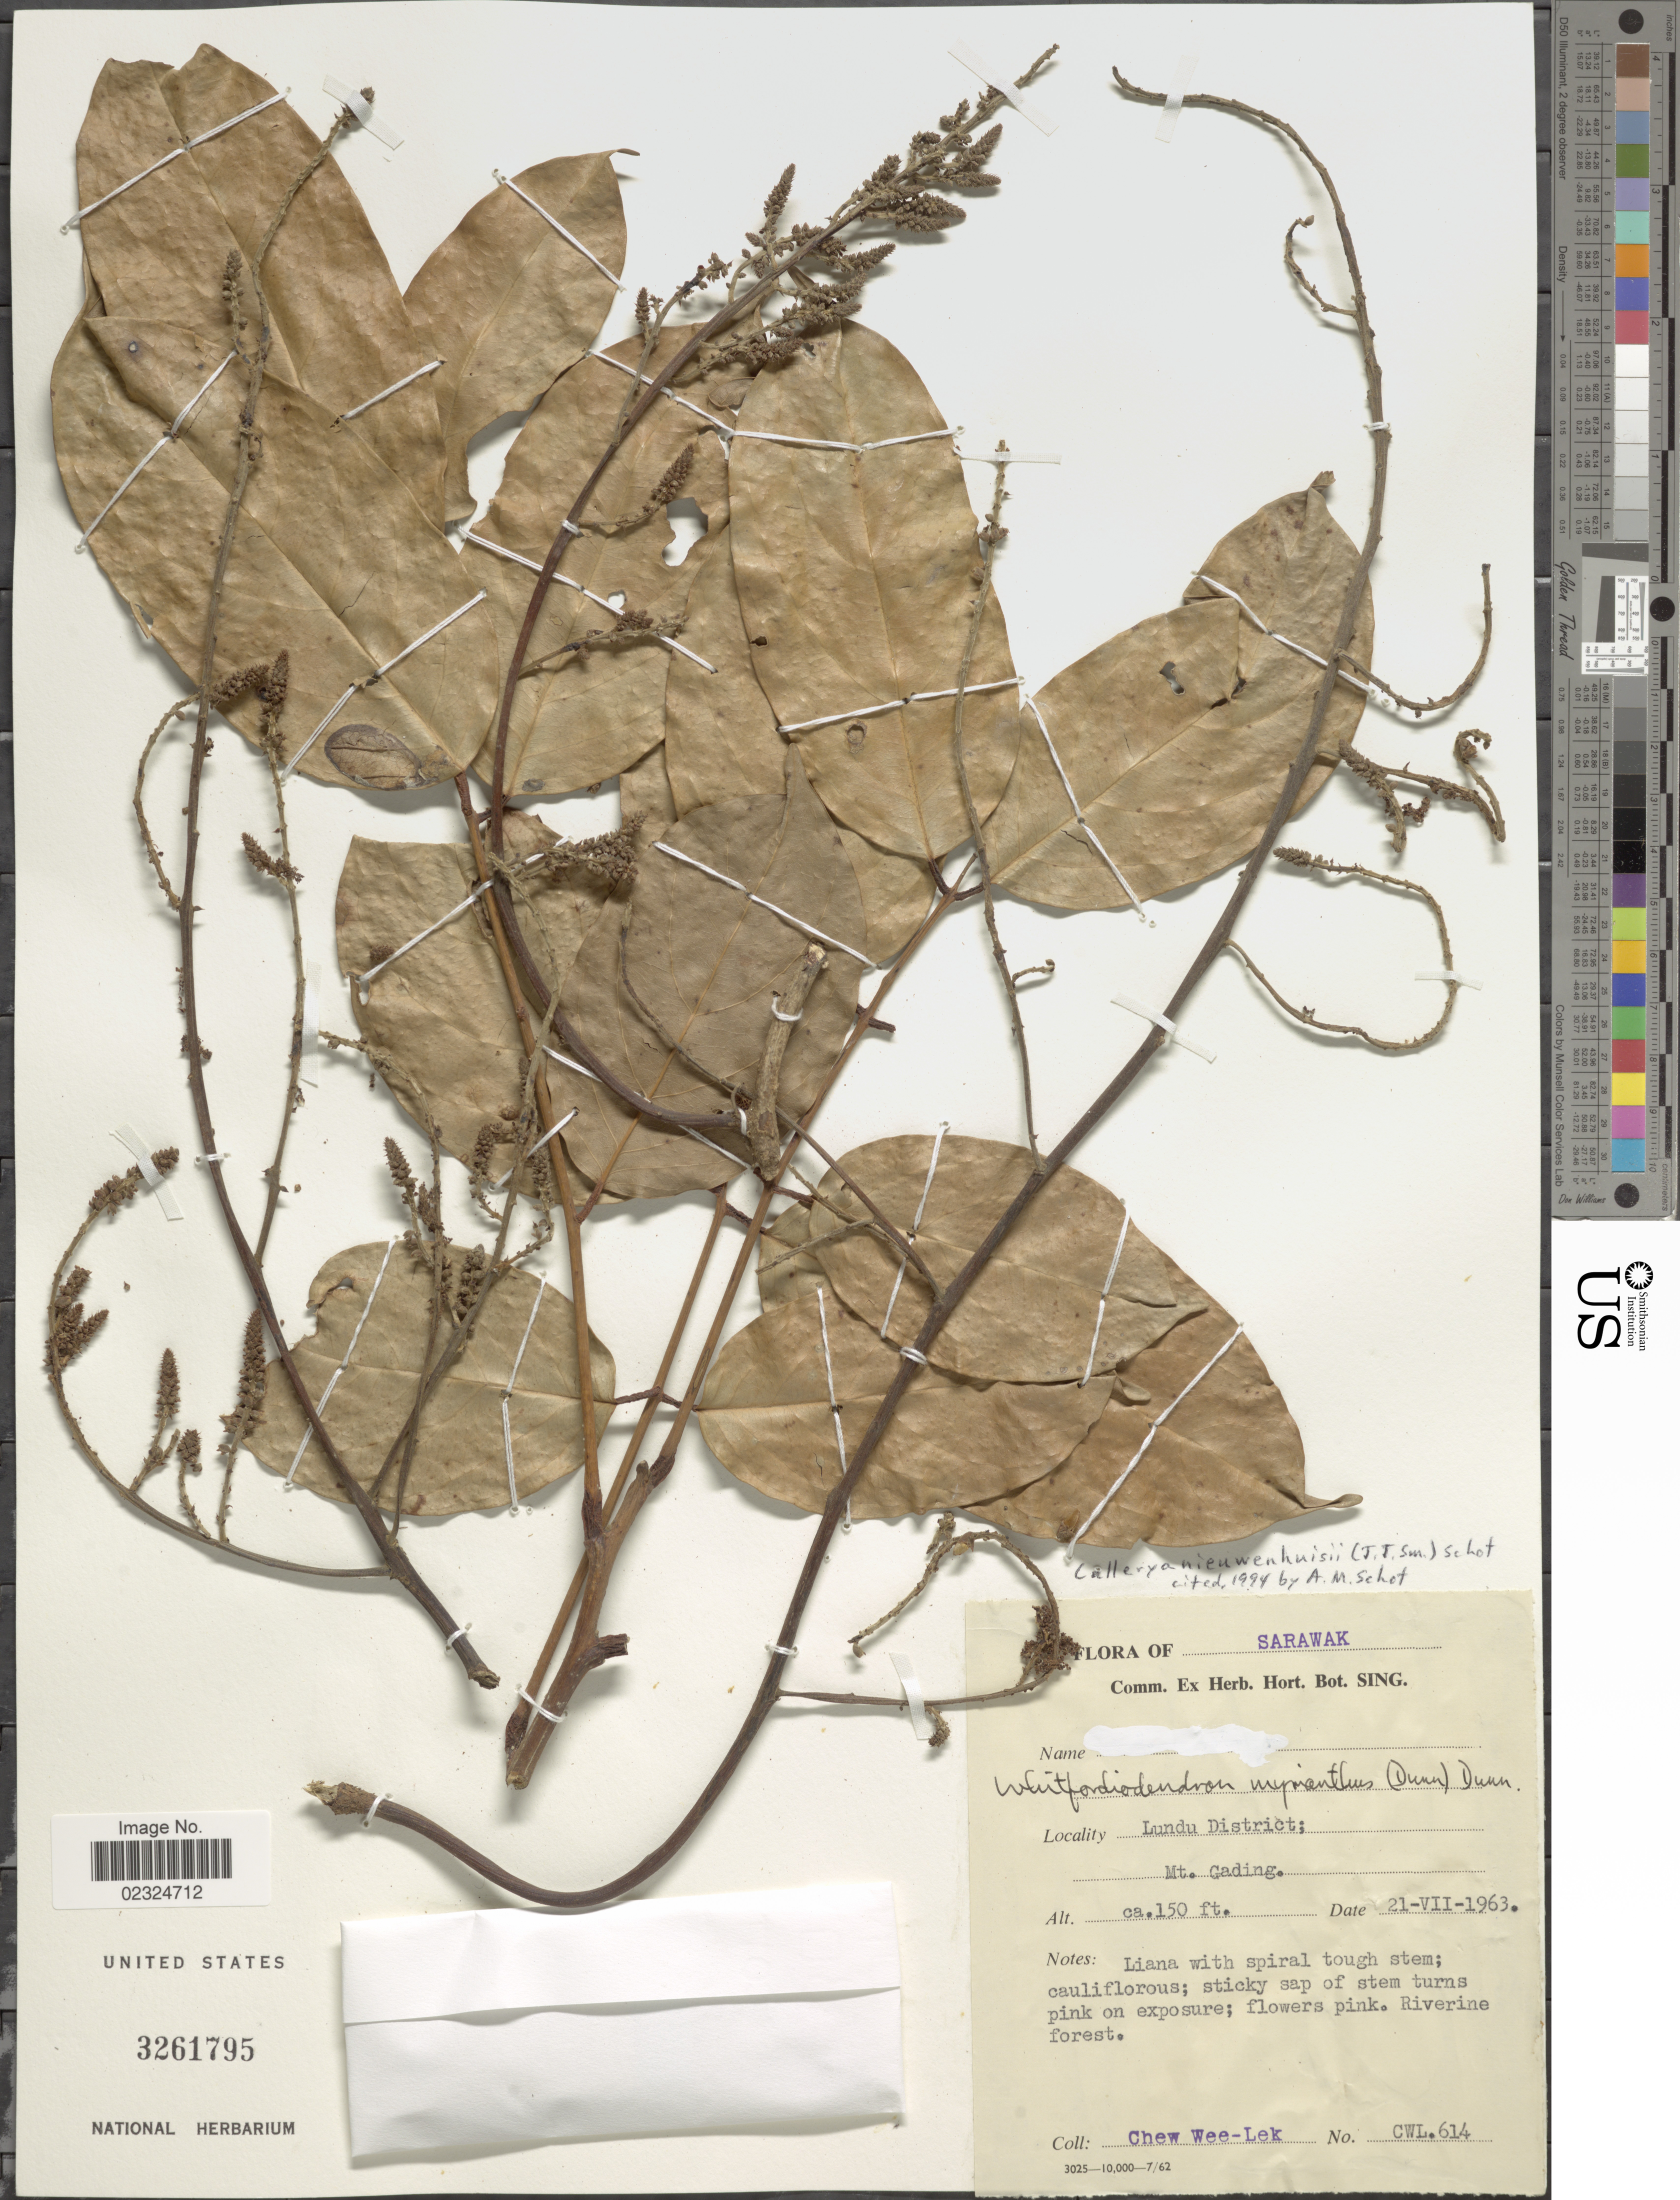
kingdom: Plantae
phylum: Tracheophyta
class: Magnoliopsida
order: Fabales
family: Fabaceae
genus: Whitfordiodendron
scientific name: Whitfordiodendron nieuwenhusii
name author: (J.J. Sm.) Dunn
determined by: Strong, Mark T., (BOT), Smithsonian Institution - National Museum of Natural History (UNITED STATES)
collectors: W. Chew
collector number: CWL 614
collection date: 1963-07-21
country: Malaysia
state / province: Sarawak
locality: Lundu District: Mt. Cading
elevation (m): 46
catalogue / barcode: US 3261795